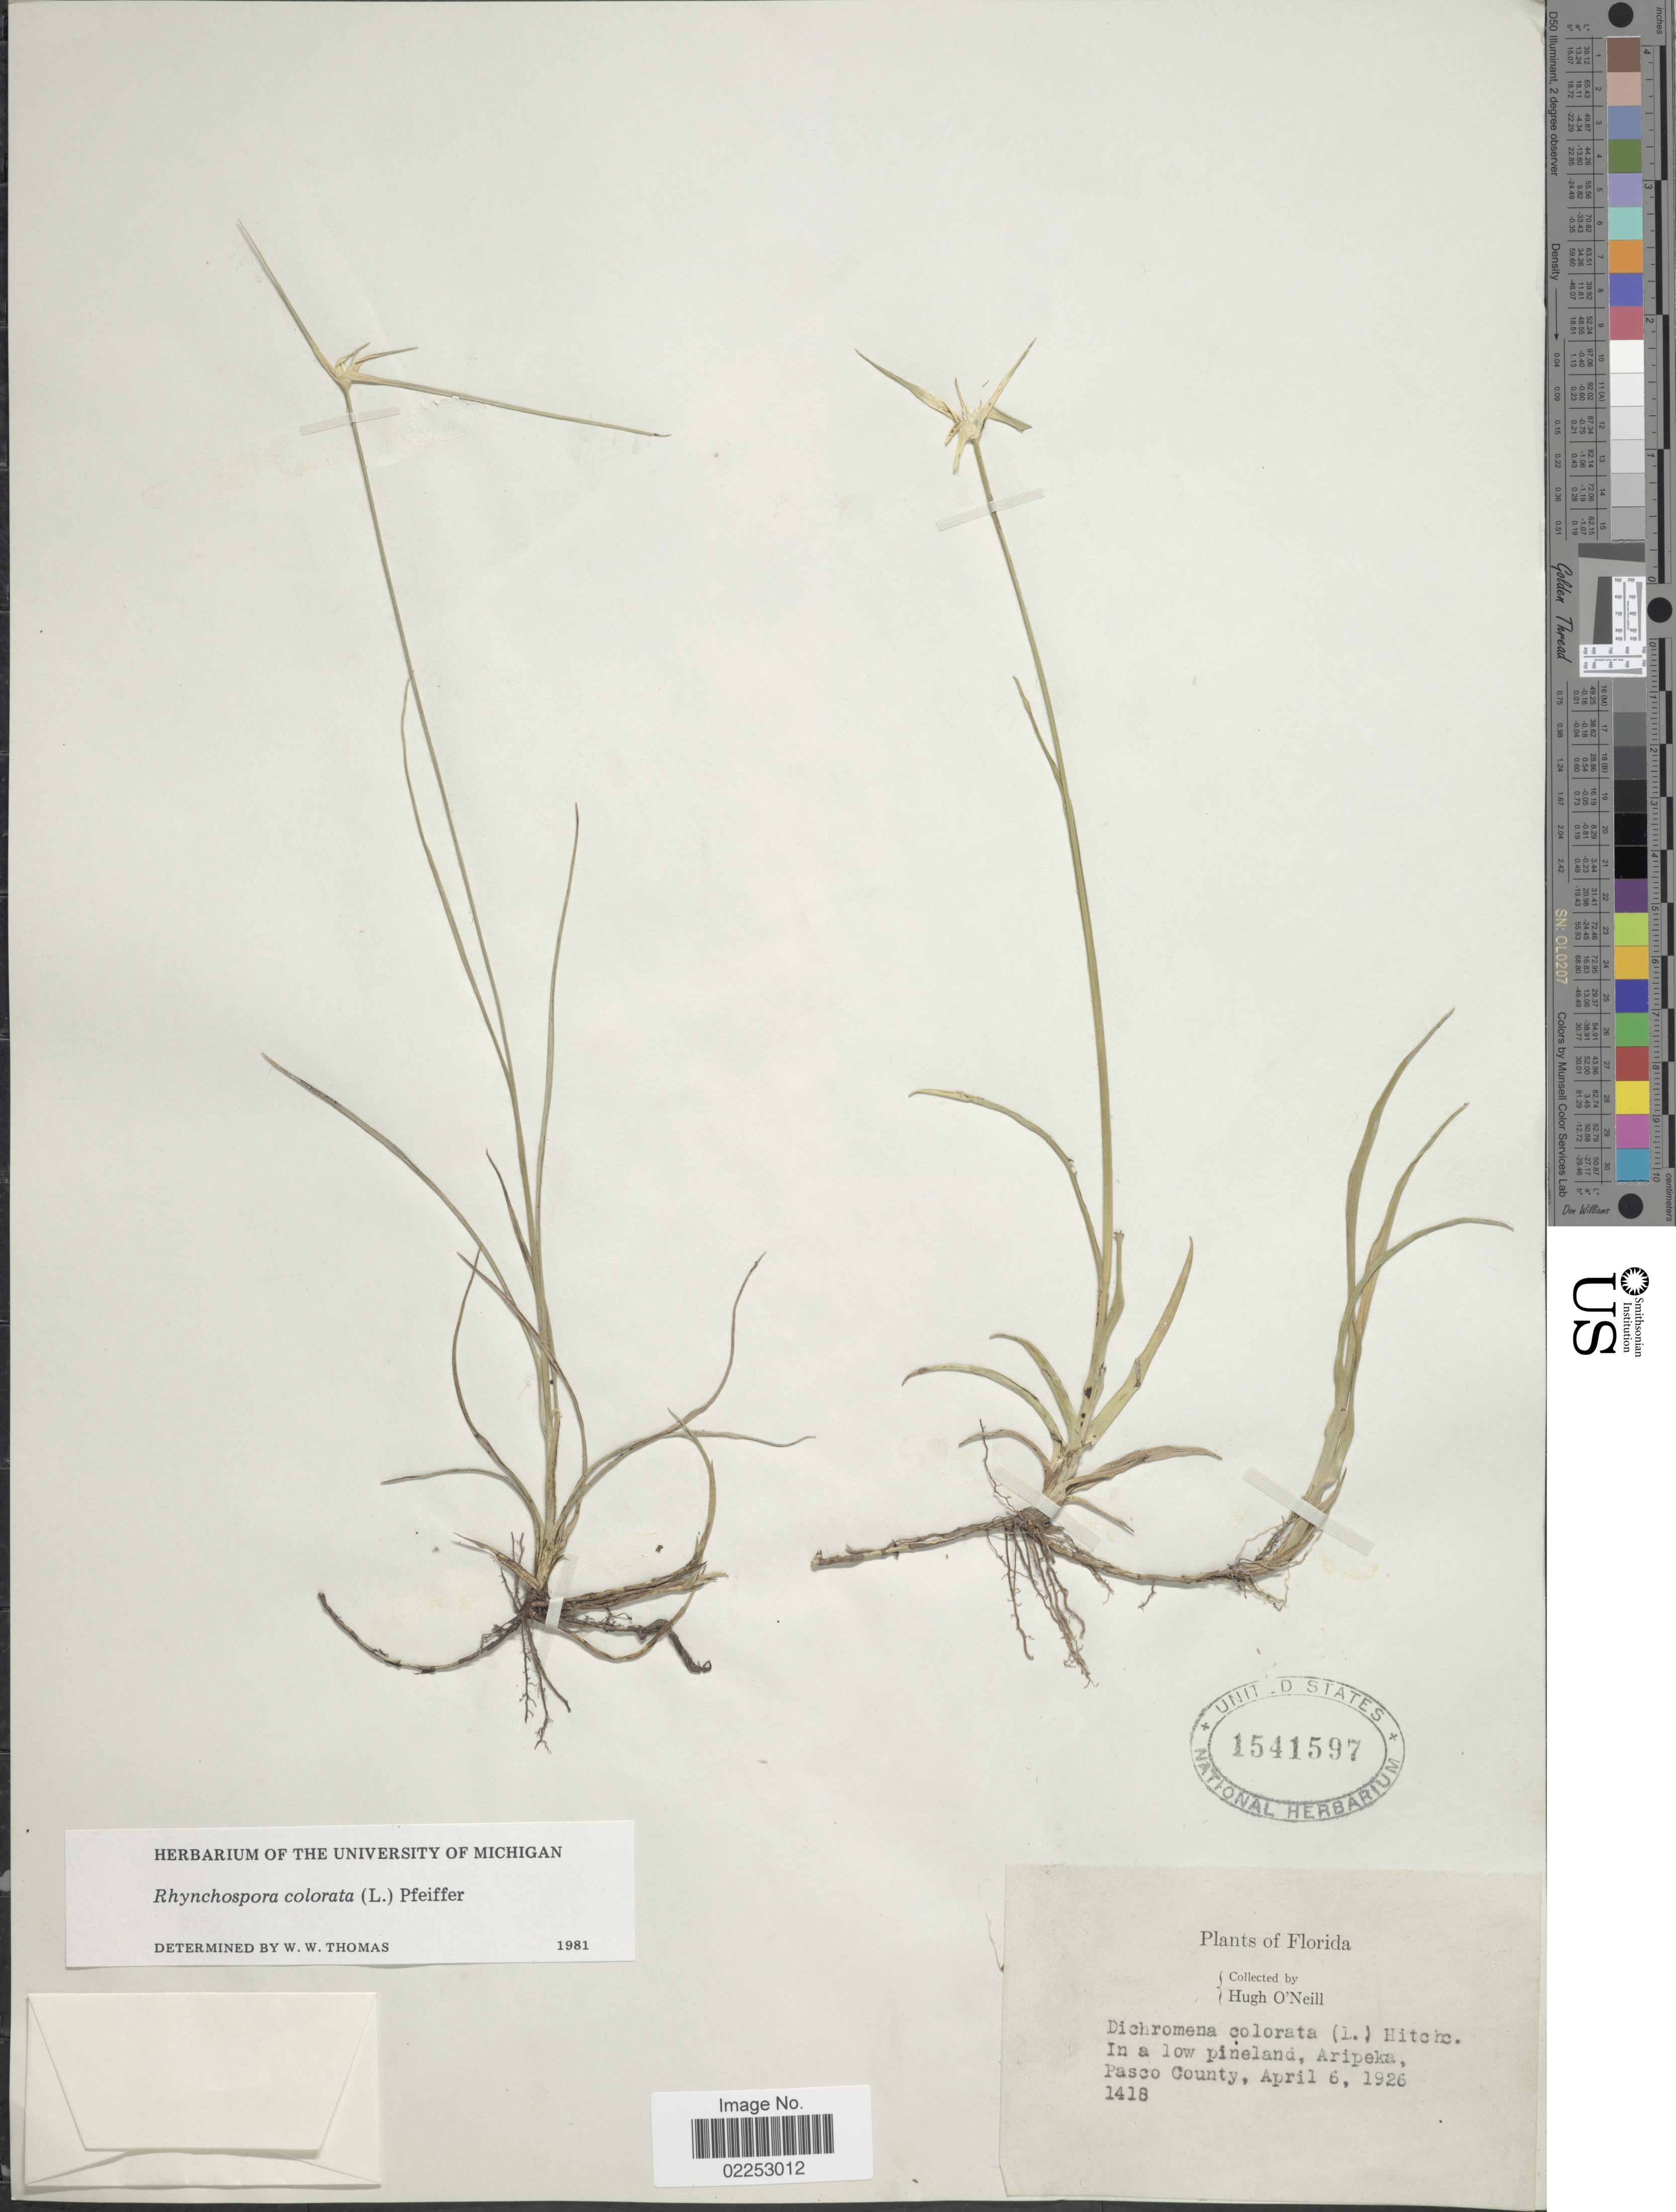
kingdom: Plantae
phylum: Tracheophyta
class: Liliopsida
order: Poales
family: Cyperaceae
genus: Rhynchospora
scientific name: Rhynchospora colorata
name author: (L.) H. Pfeiff.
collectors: H. O'Neill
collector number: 1418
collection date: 1926-04-06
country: United States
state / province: Florida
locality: Aripeka, Pasco County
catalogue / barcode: US 1541597